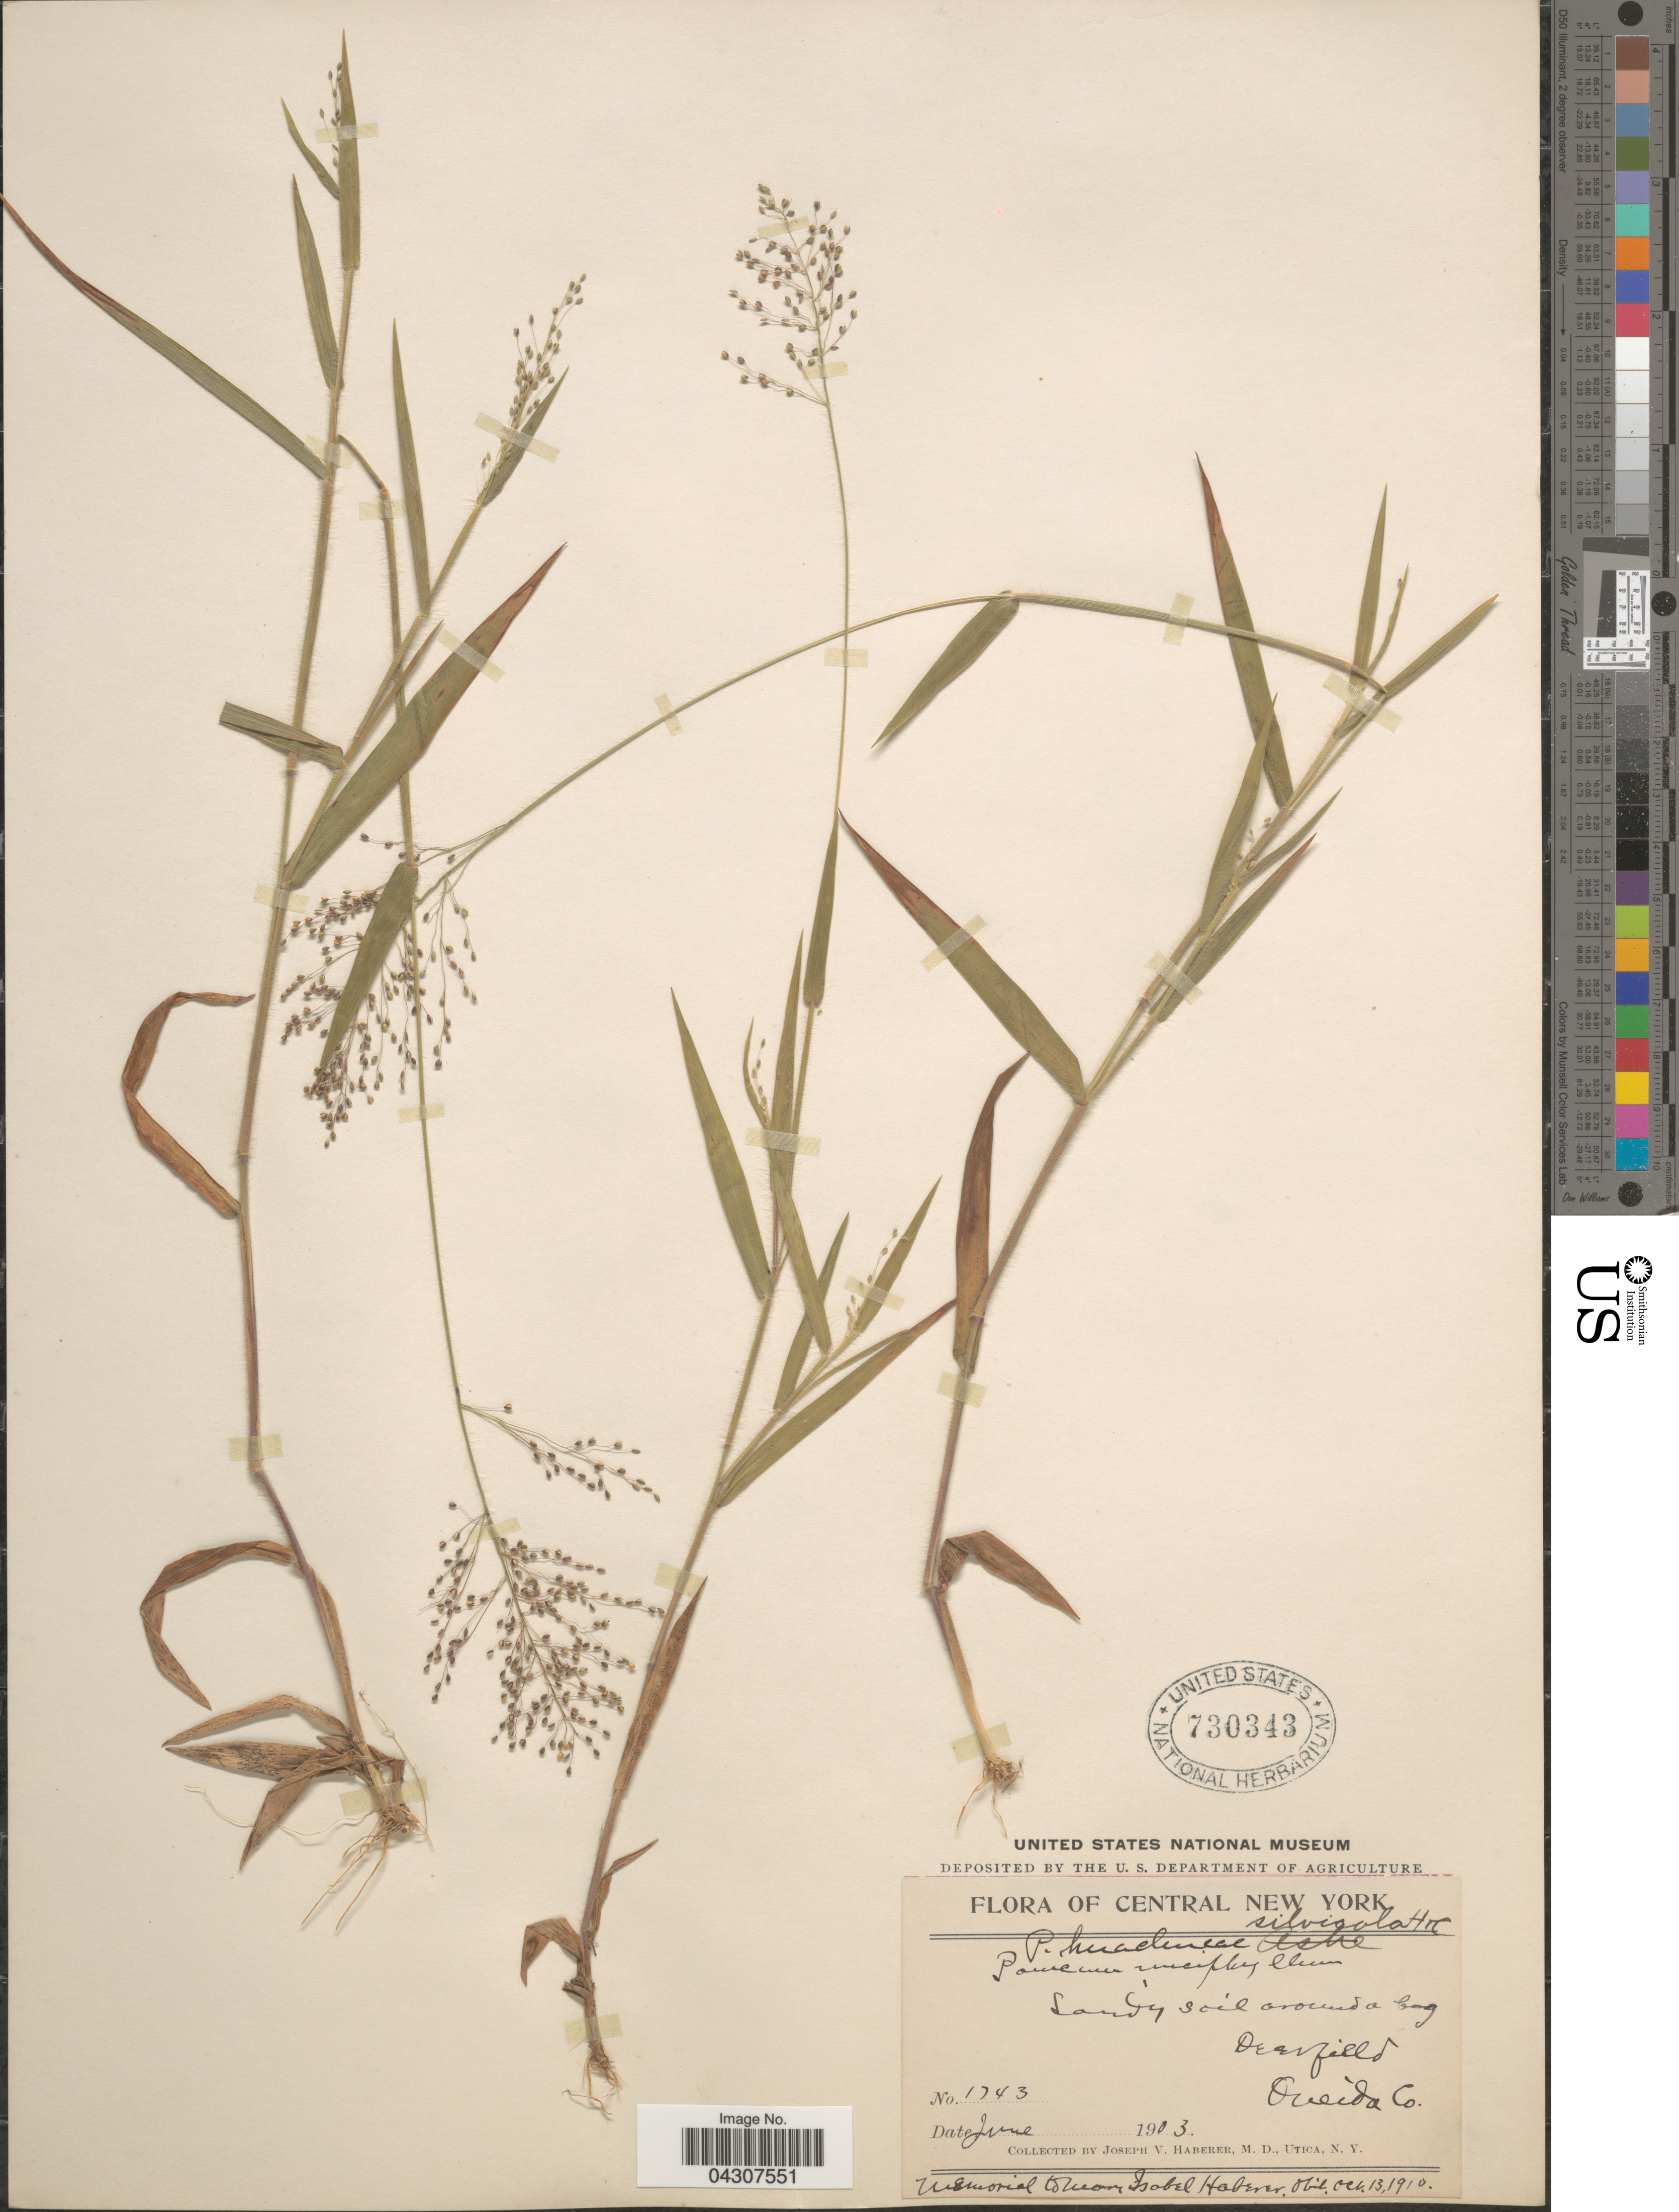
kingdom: Plantae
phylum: Tracheophyta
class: Liliopsida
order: Poales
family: Poaceae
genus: Dichanthelium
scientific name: Dichanthelium acuminatum var. acuminatum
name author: (Sw.) Gould & C.A. Clark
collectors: J. V. Haberer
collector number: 1743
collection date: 1903-06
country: United States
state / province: New York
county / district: Oneida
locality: Central New York. Sandy soil around a bog. Deerfield. Oneida Co.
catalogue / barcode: US 730343